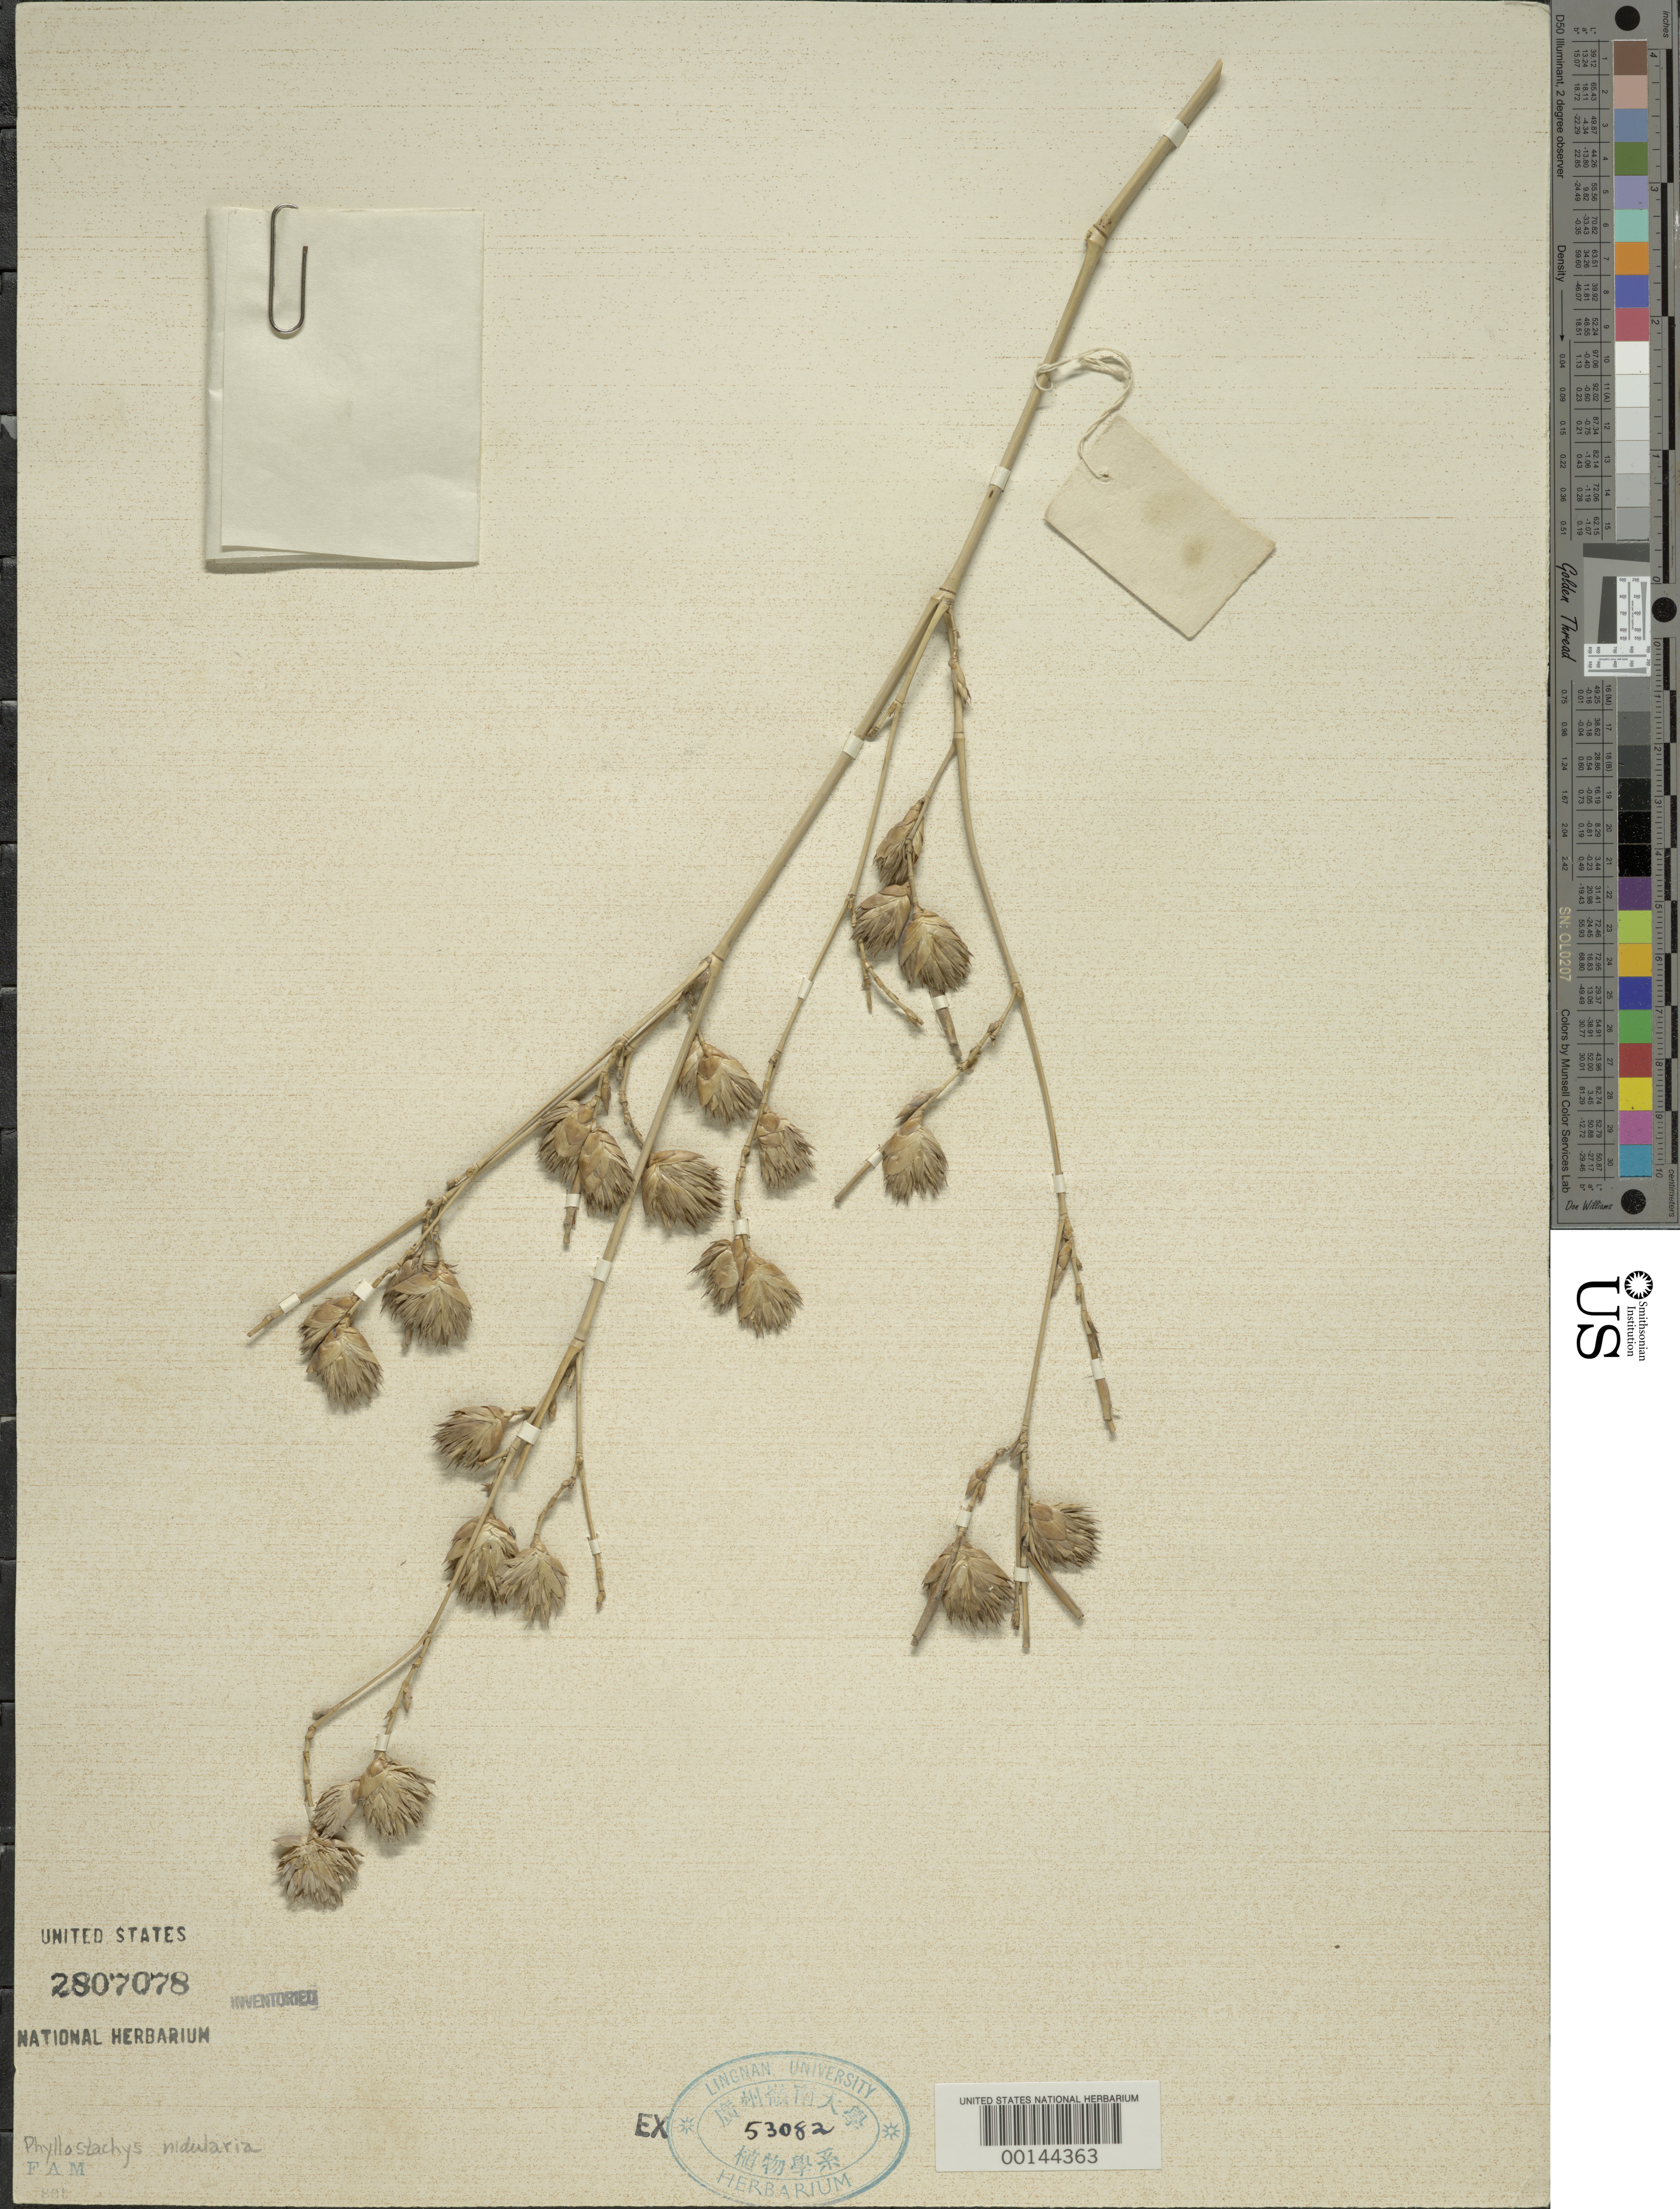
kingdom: Plantae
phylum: Tracheophyta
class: Liliopsida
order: Poales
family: Poaceae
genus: Phyllostachys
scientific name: Phyllostachys nidularia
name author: Munro ex Fenzi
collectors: J. Rose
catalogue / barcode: US 2807078